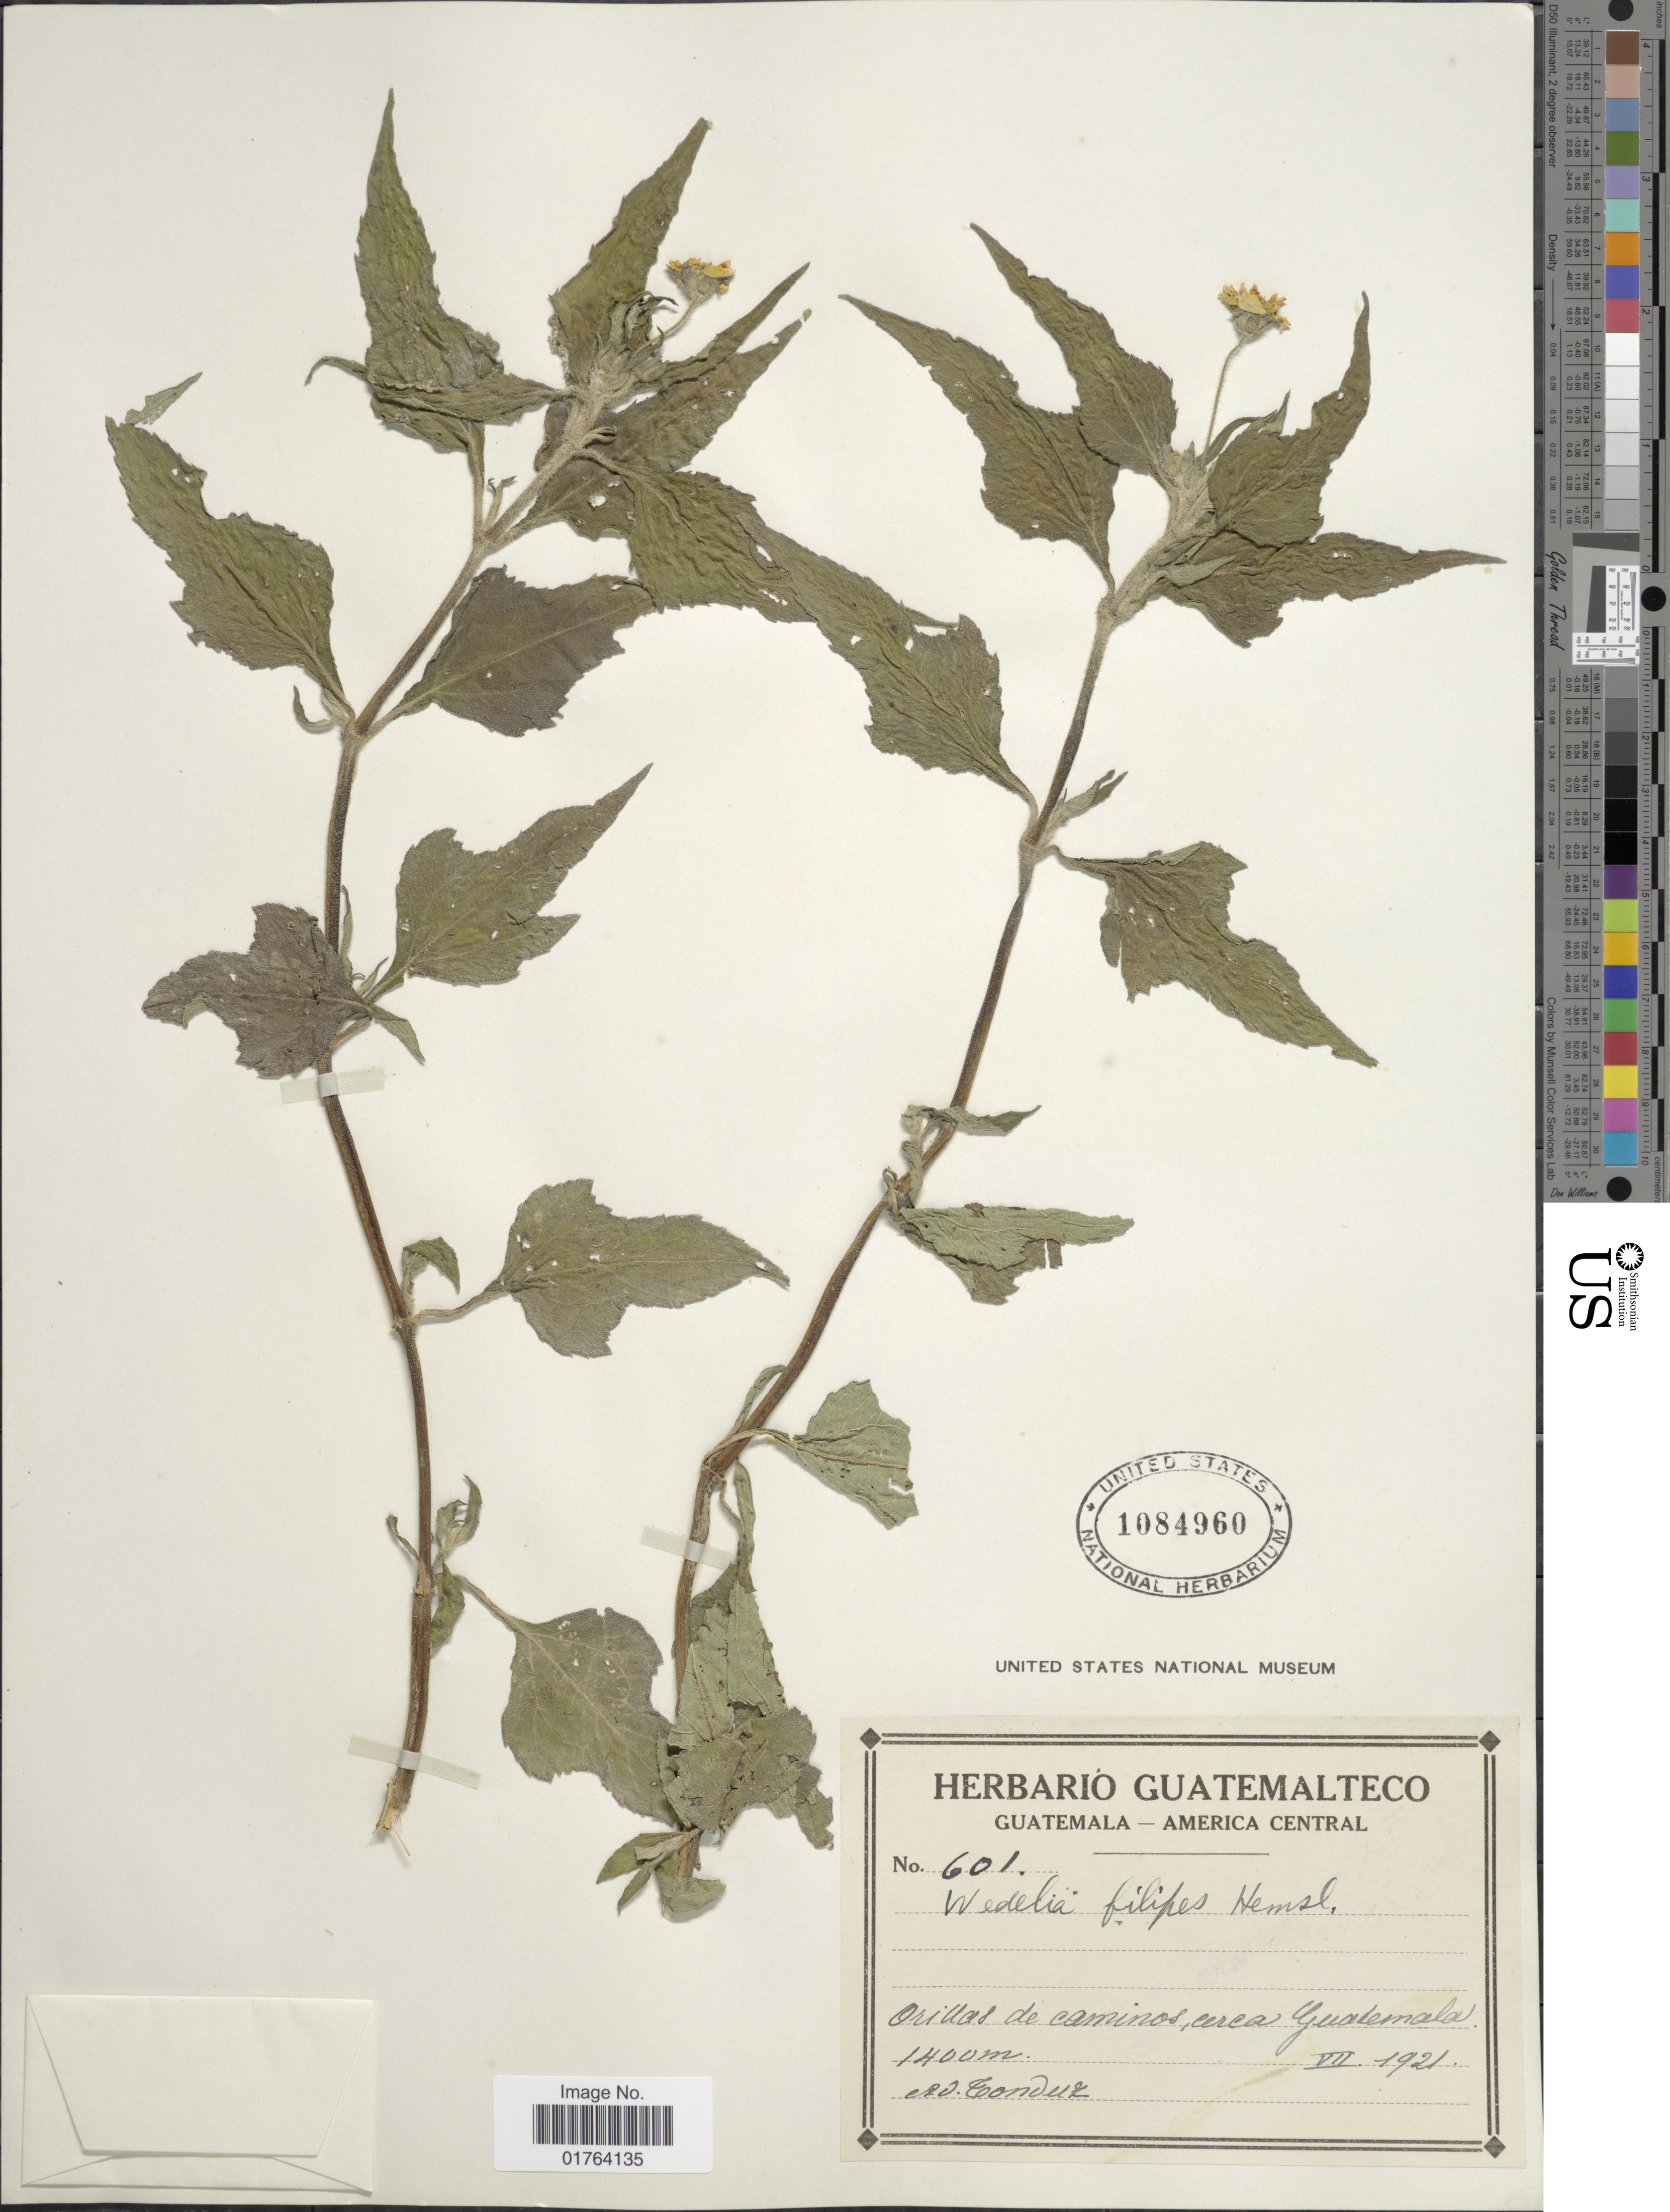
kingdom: Plantae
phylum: Tracheophyta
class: Magnoliopsida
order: Asterales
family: Asteraceae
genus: Wedelia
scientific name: Wedelia filipes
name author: Hemsl.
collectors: A. Tonduz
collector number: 601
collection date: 1921-07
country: Guatemala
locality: Orillas de caminos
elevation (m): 1400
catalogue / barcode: US 1084960